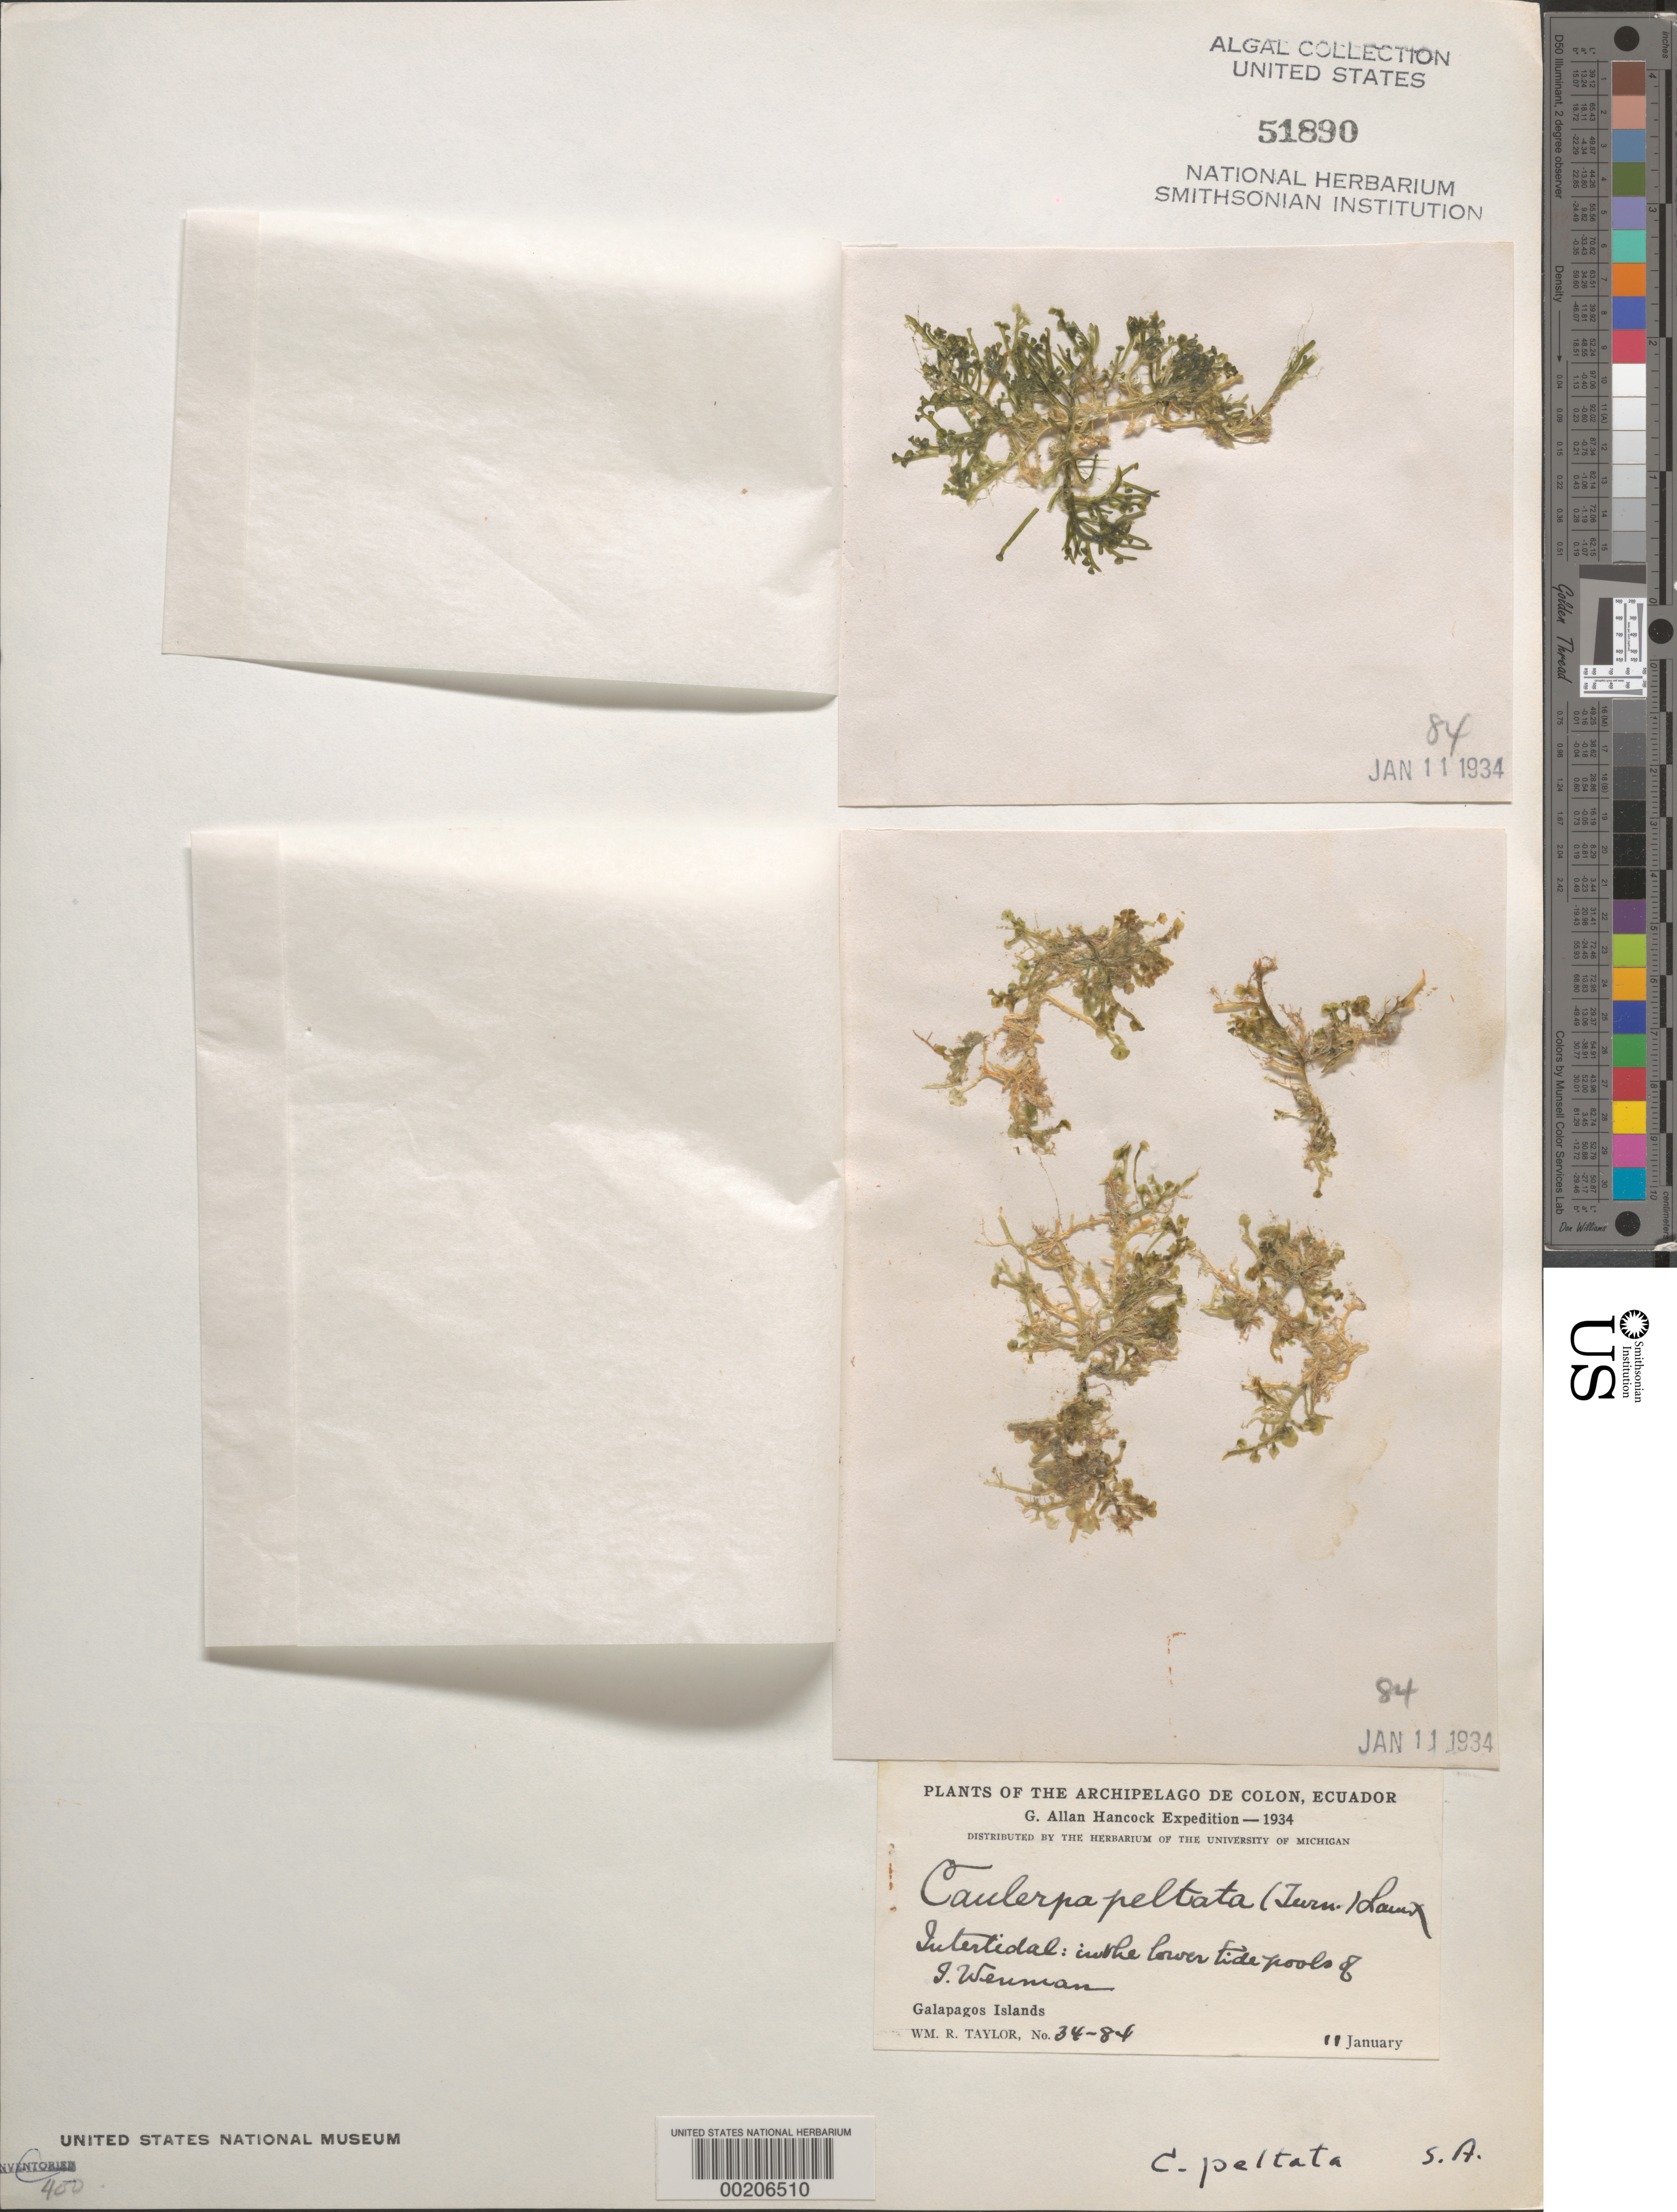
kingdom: Plantae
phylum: Chlorophyta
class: Ulvophyceae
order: Cladophorales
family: Cladophoraceae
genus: Cladophora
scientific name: Cladophora glomerata var. crassior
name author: (C. Agardh) C. Hoek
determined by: Algae name updating Project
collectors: W. R. Taylor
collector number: WRT 34-84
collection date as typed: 11 Jan 1934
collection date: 1934-01-11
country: Ecuador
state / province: Colón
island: Wenman [Wolf]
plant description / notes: G. Allan Hancock Expedition, 1934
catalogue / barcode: US 51890